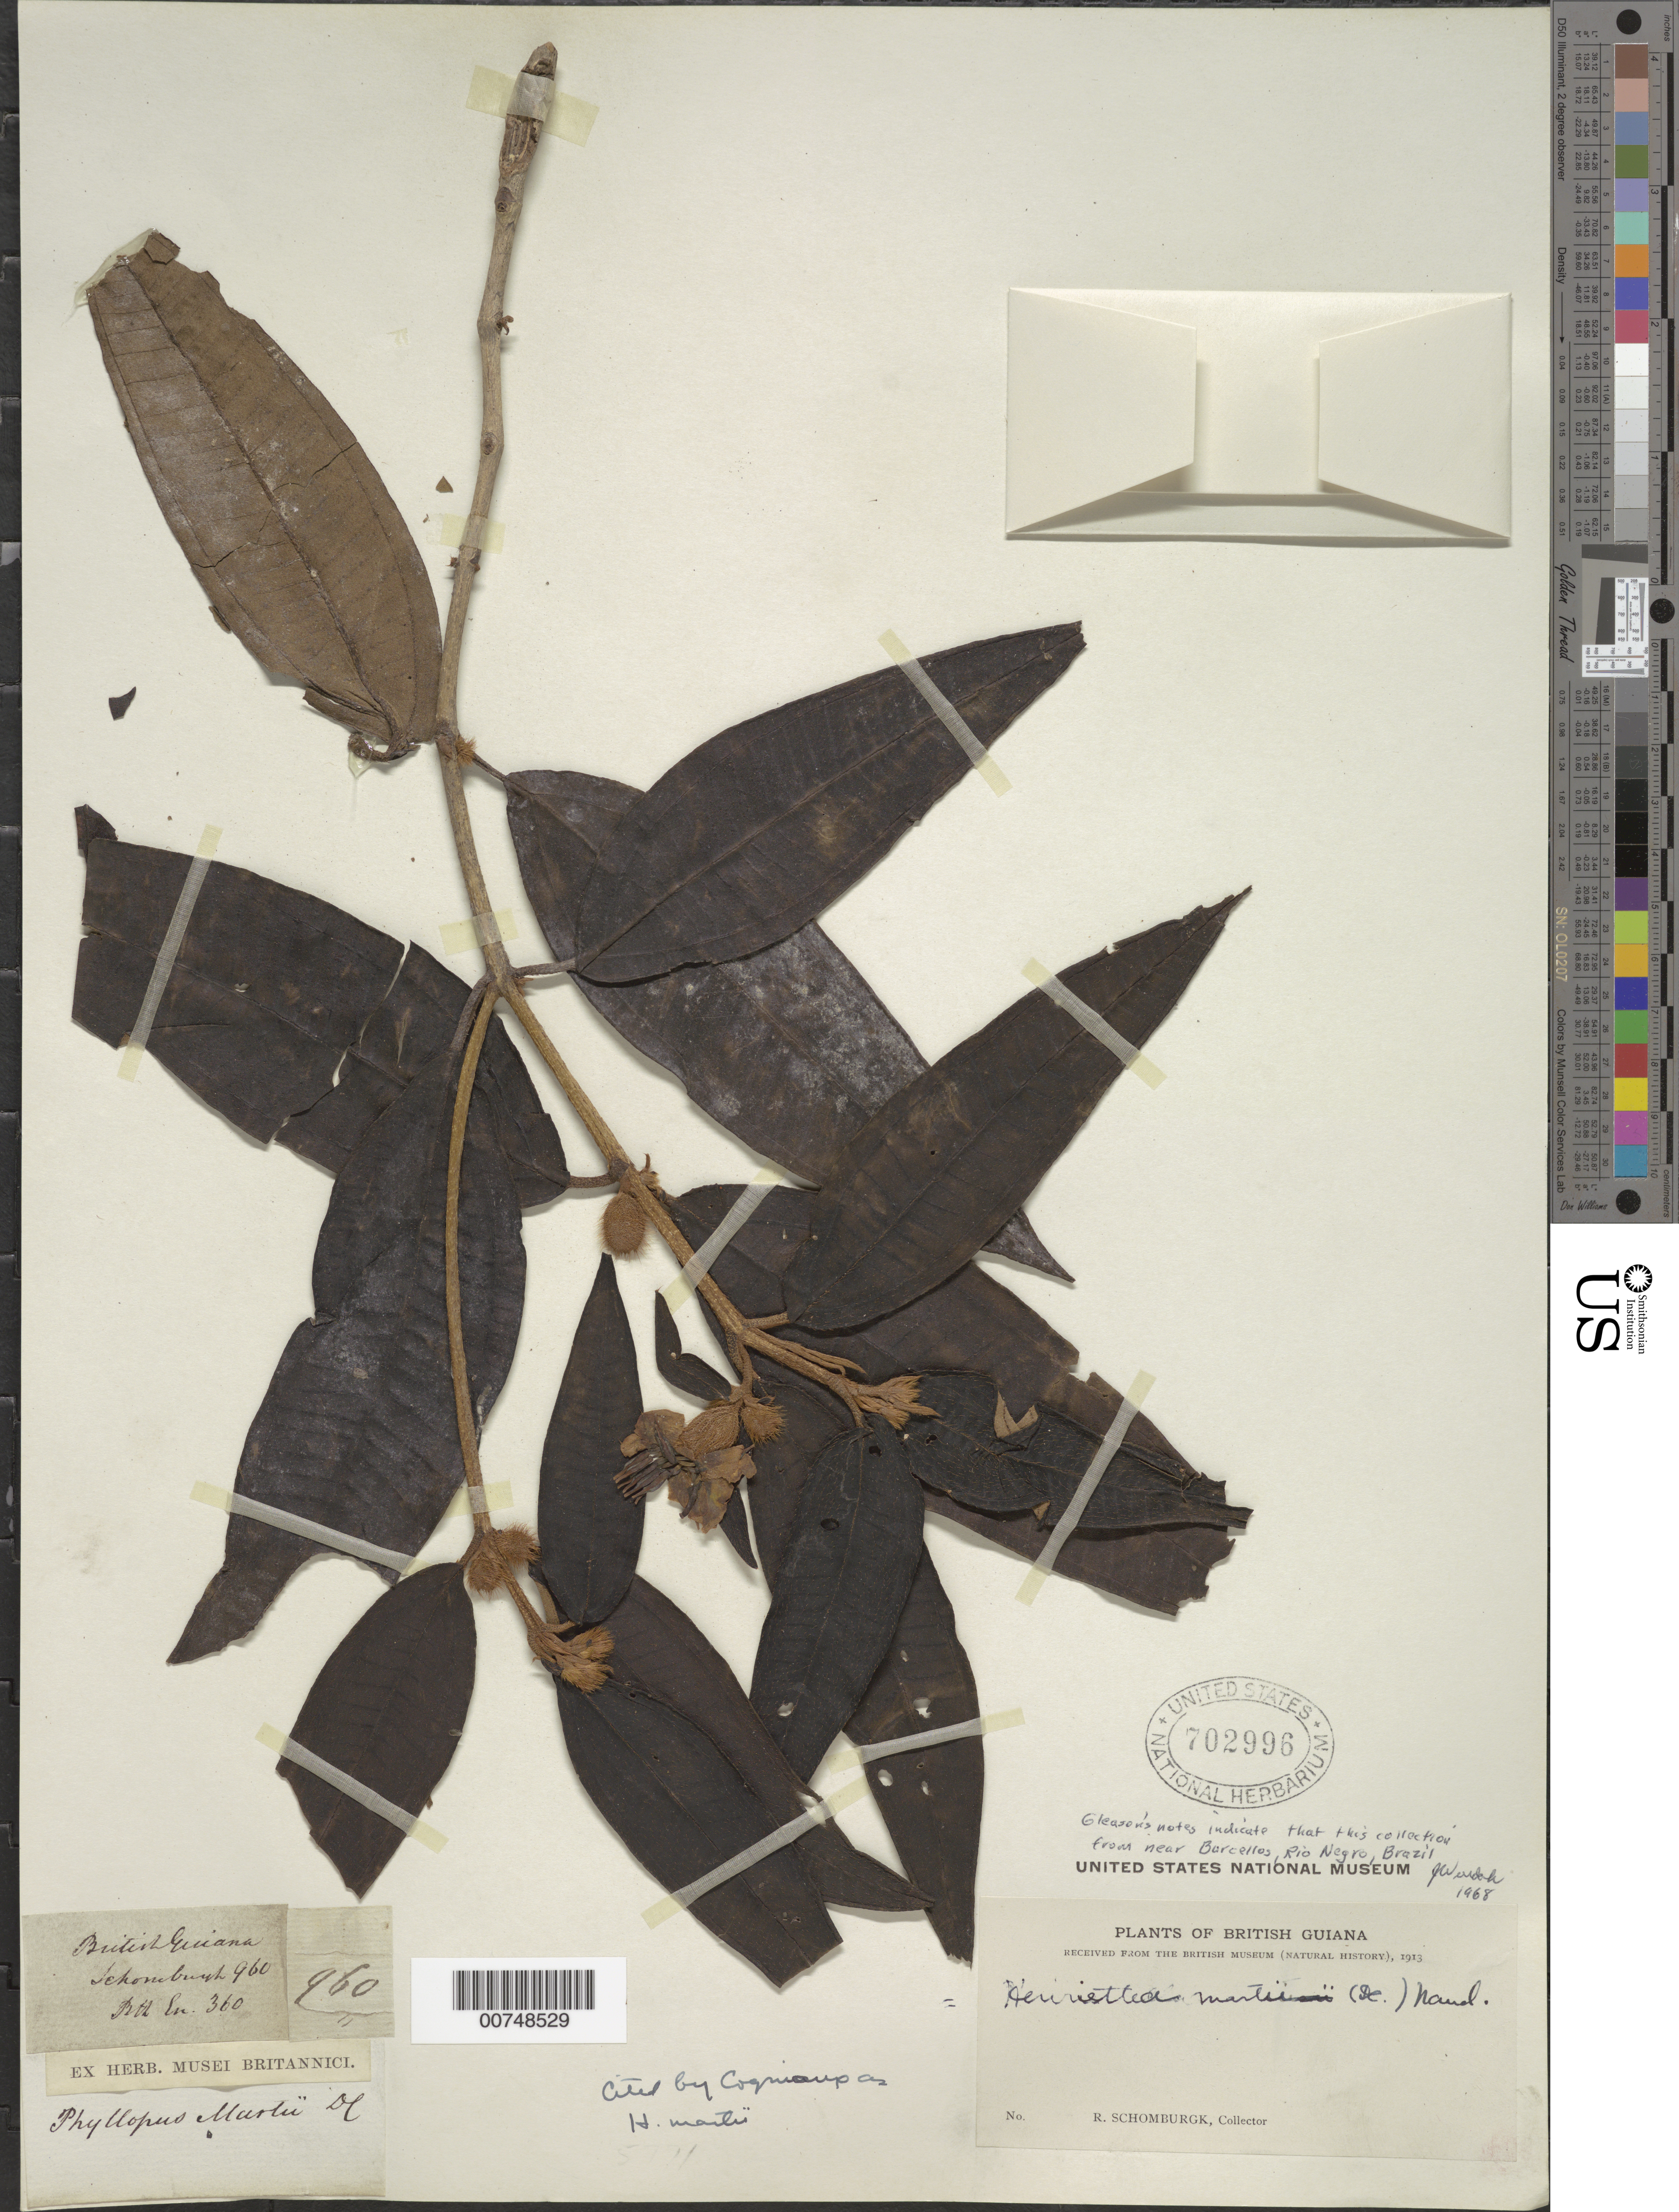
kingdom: Plantae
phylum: Tracheophyta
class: Magnoliopsida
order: Myrtales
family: Melastomataceae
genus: Henriettea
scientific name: Henriettea martiusii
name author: (DC.) Naudin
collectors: M. R. Schomburgk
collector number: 960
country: Guyana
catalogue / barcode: US 702996